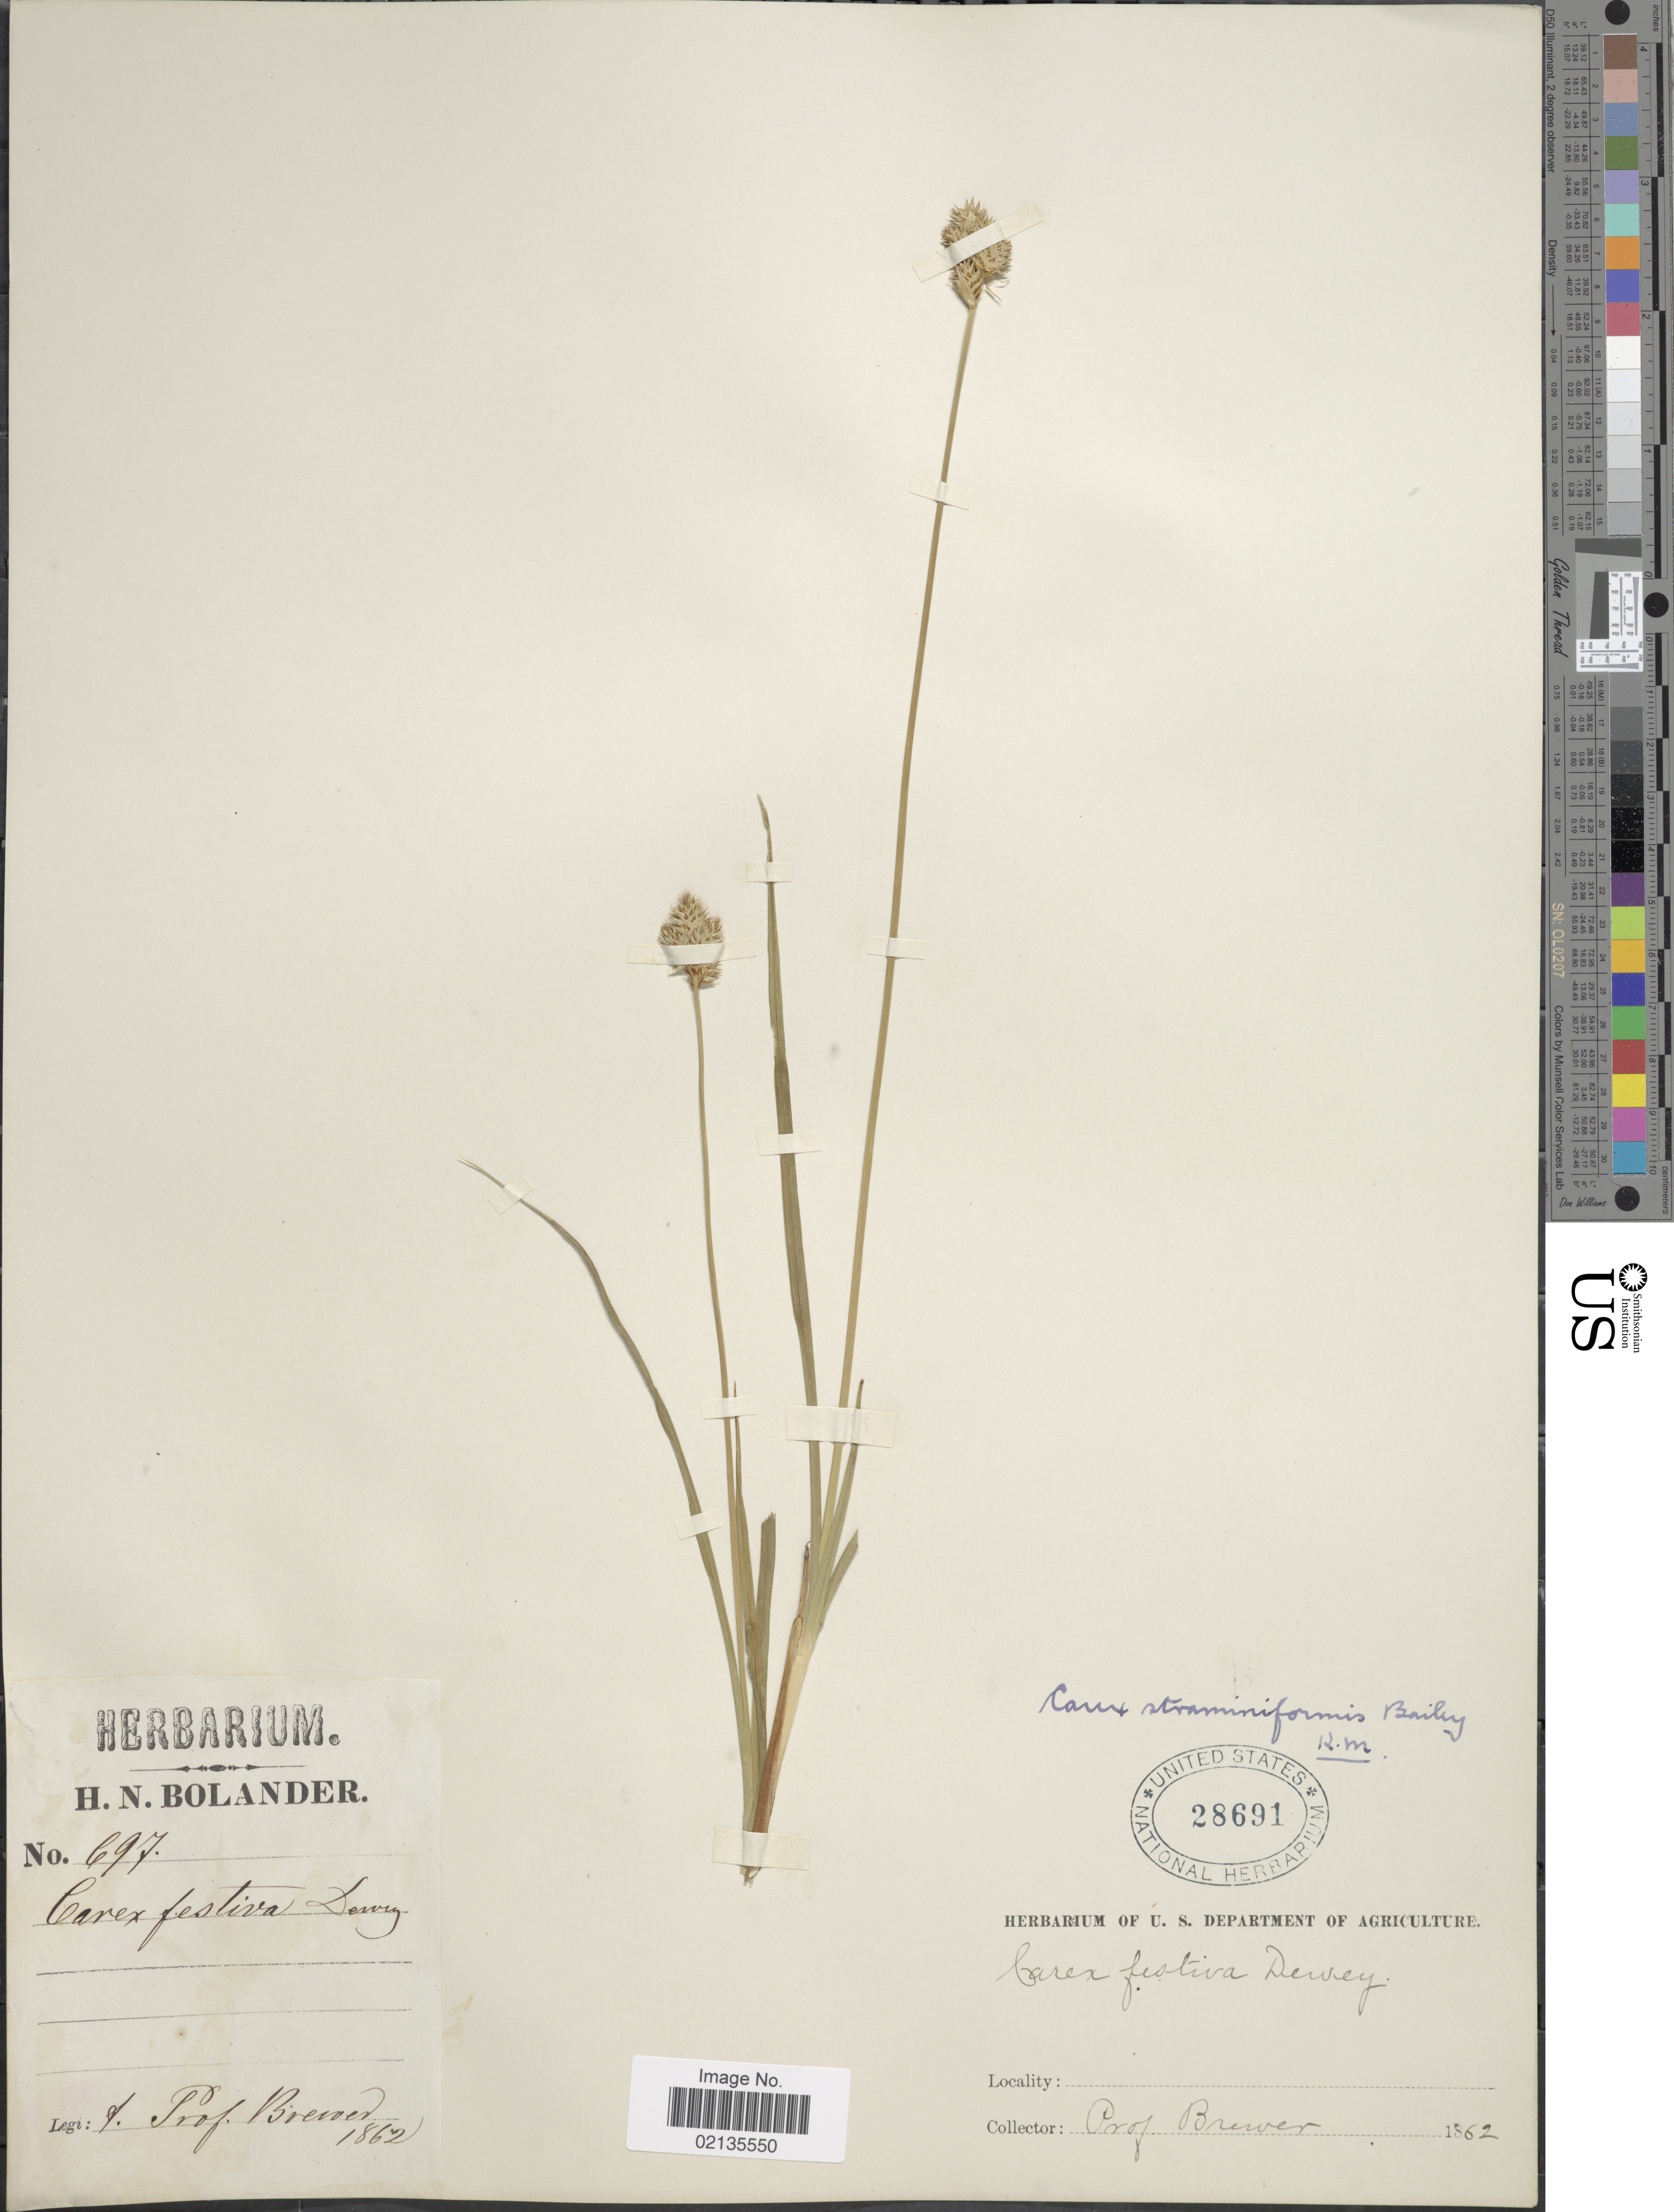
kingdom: Plantae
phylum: Tracheophyta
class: Liliopsida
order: Poales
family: Cyperaceae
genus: Carex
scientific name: Carex straminiformis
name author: L.H. Bailey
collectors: -. Brewer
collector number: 697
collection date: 1862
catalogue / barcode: US 28691